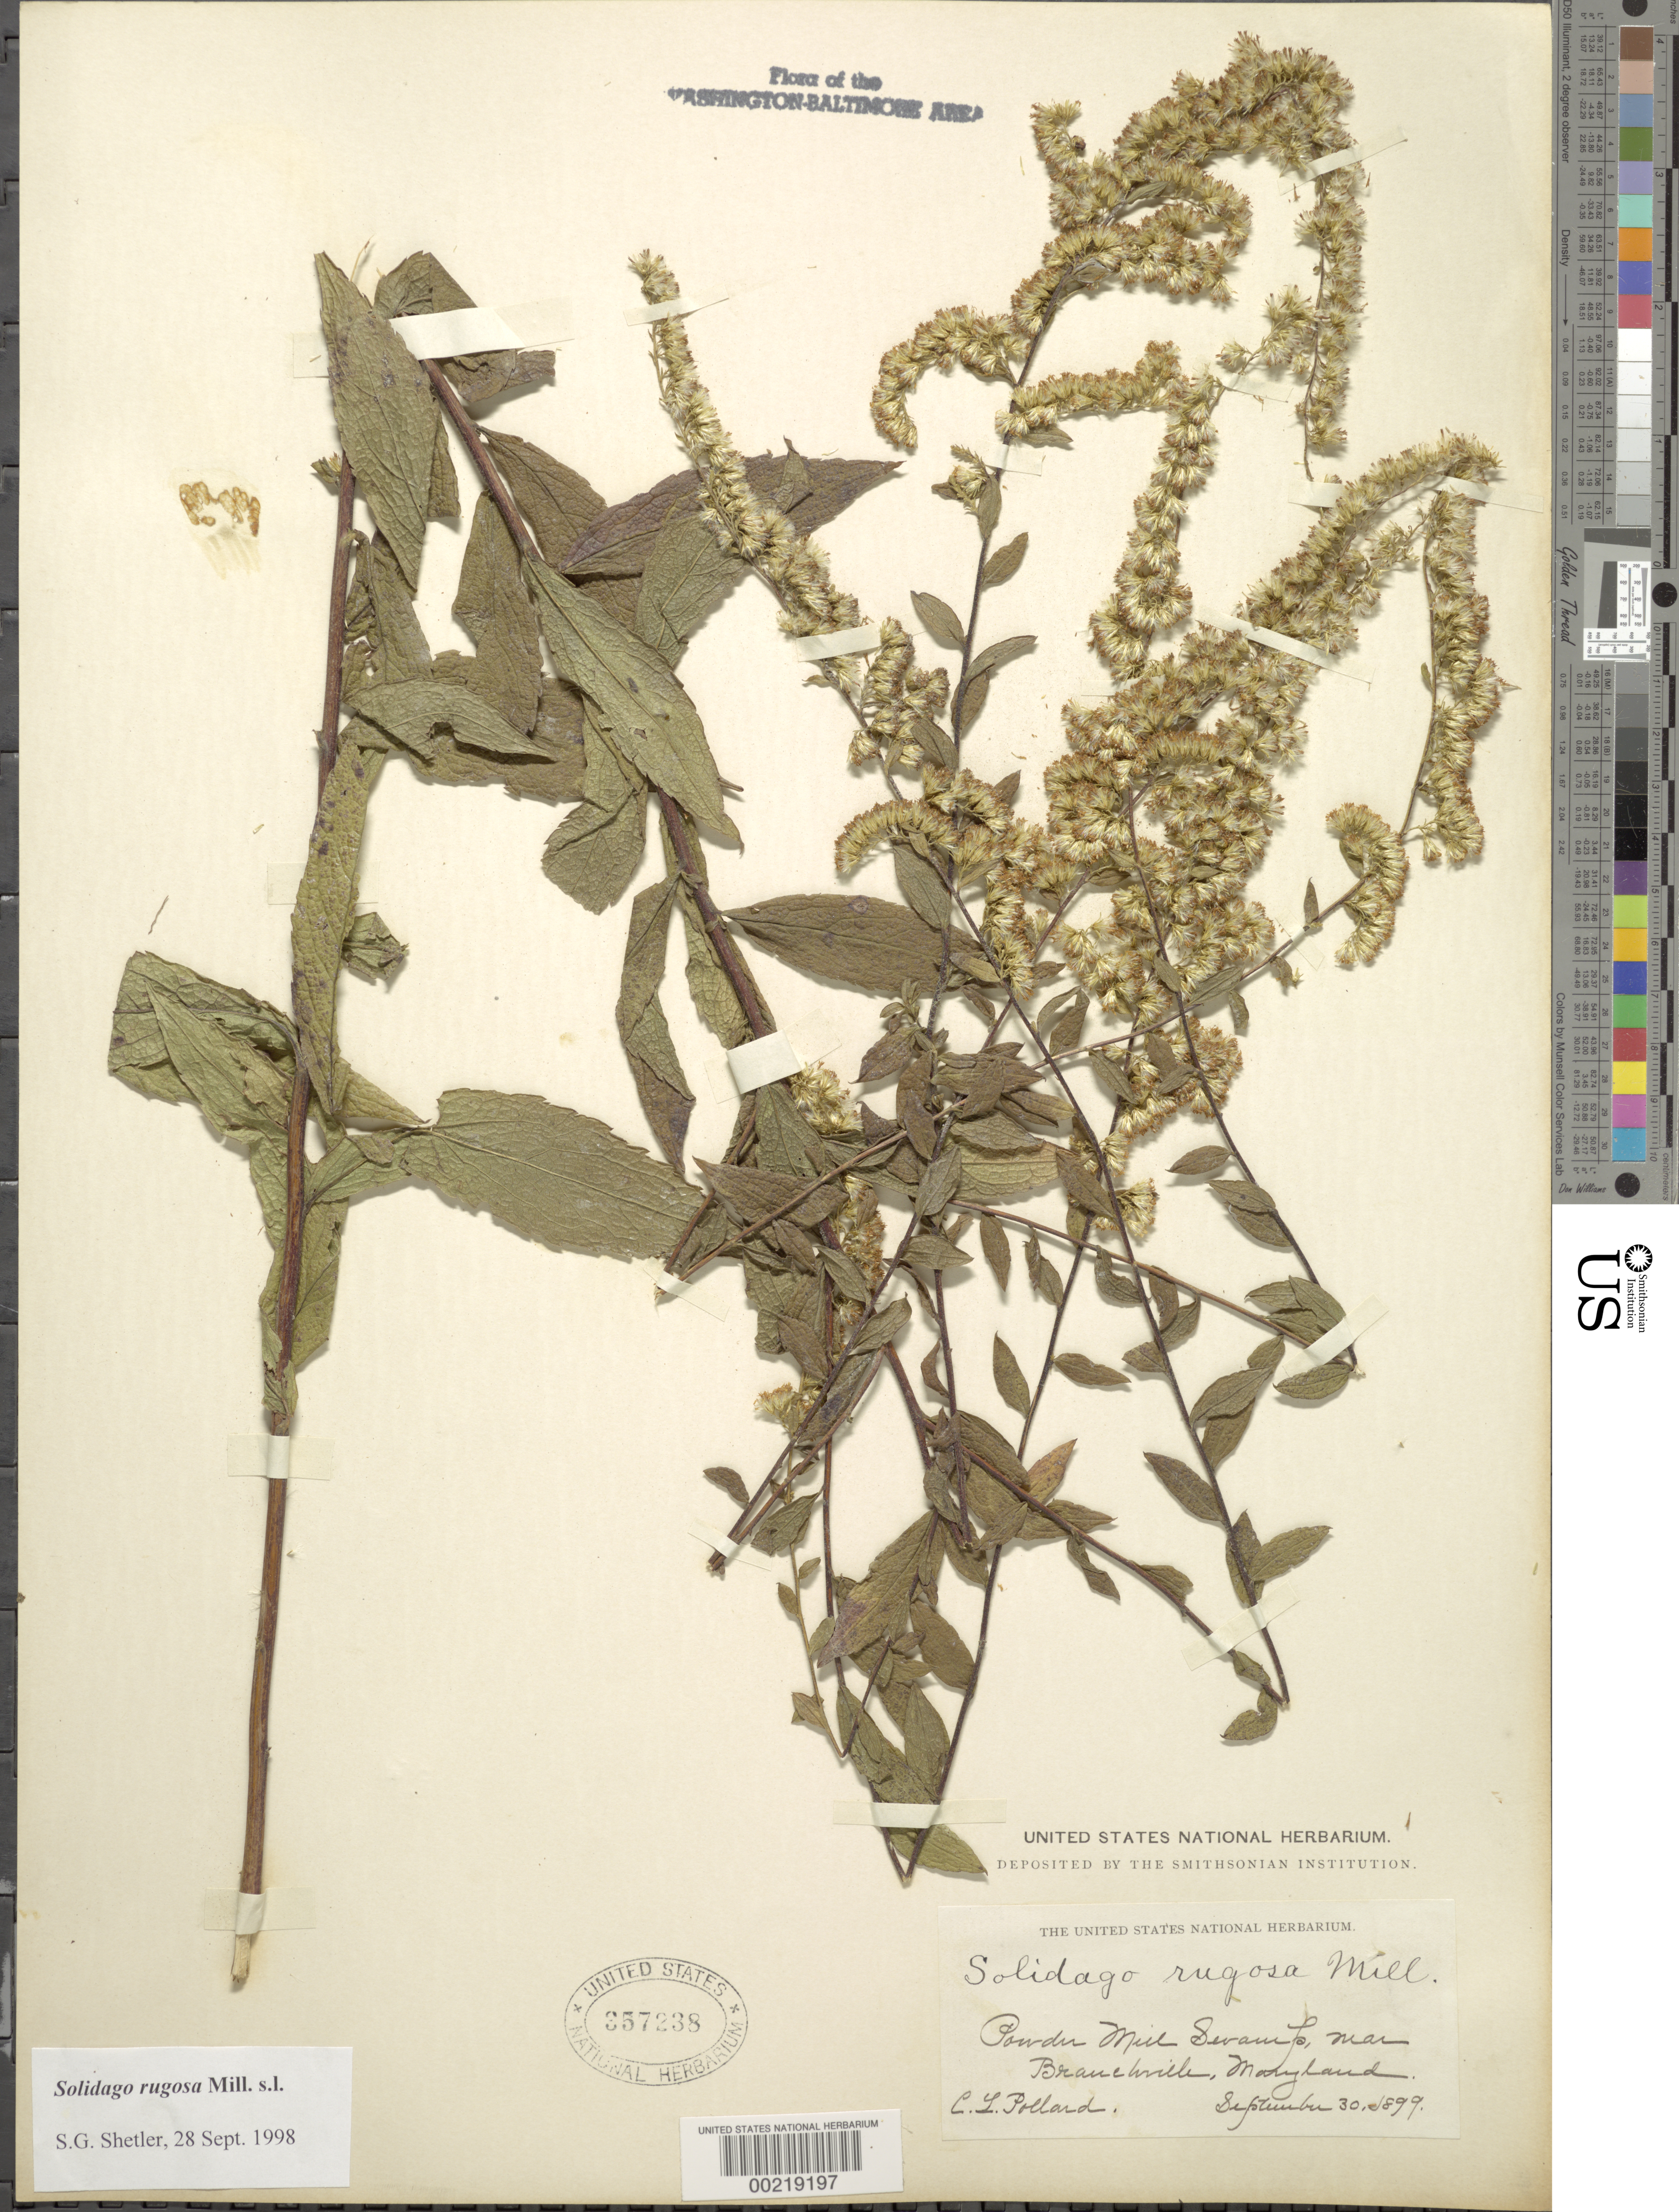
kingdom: Plantae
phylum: Tracheophyta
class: Magnoliopsida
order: Asterales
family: Asteraceae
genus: Solidago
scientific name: Solidago rugosa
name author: Mill.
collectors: C. L. Pollard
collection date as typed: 30 Sep 1899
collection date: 1899-09-30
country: United States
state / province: Maryland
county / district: Prince George's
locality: Powdermill Swamp near Branchville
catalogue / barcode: US 357238